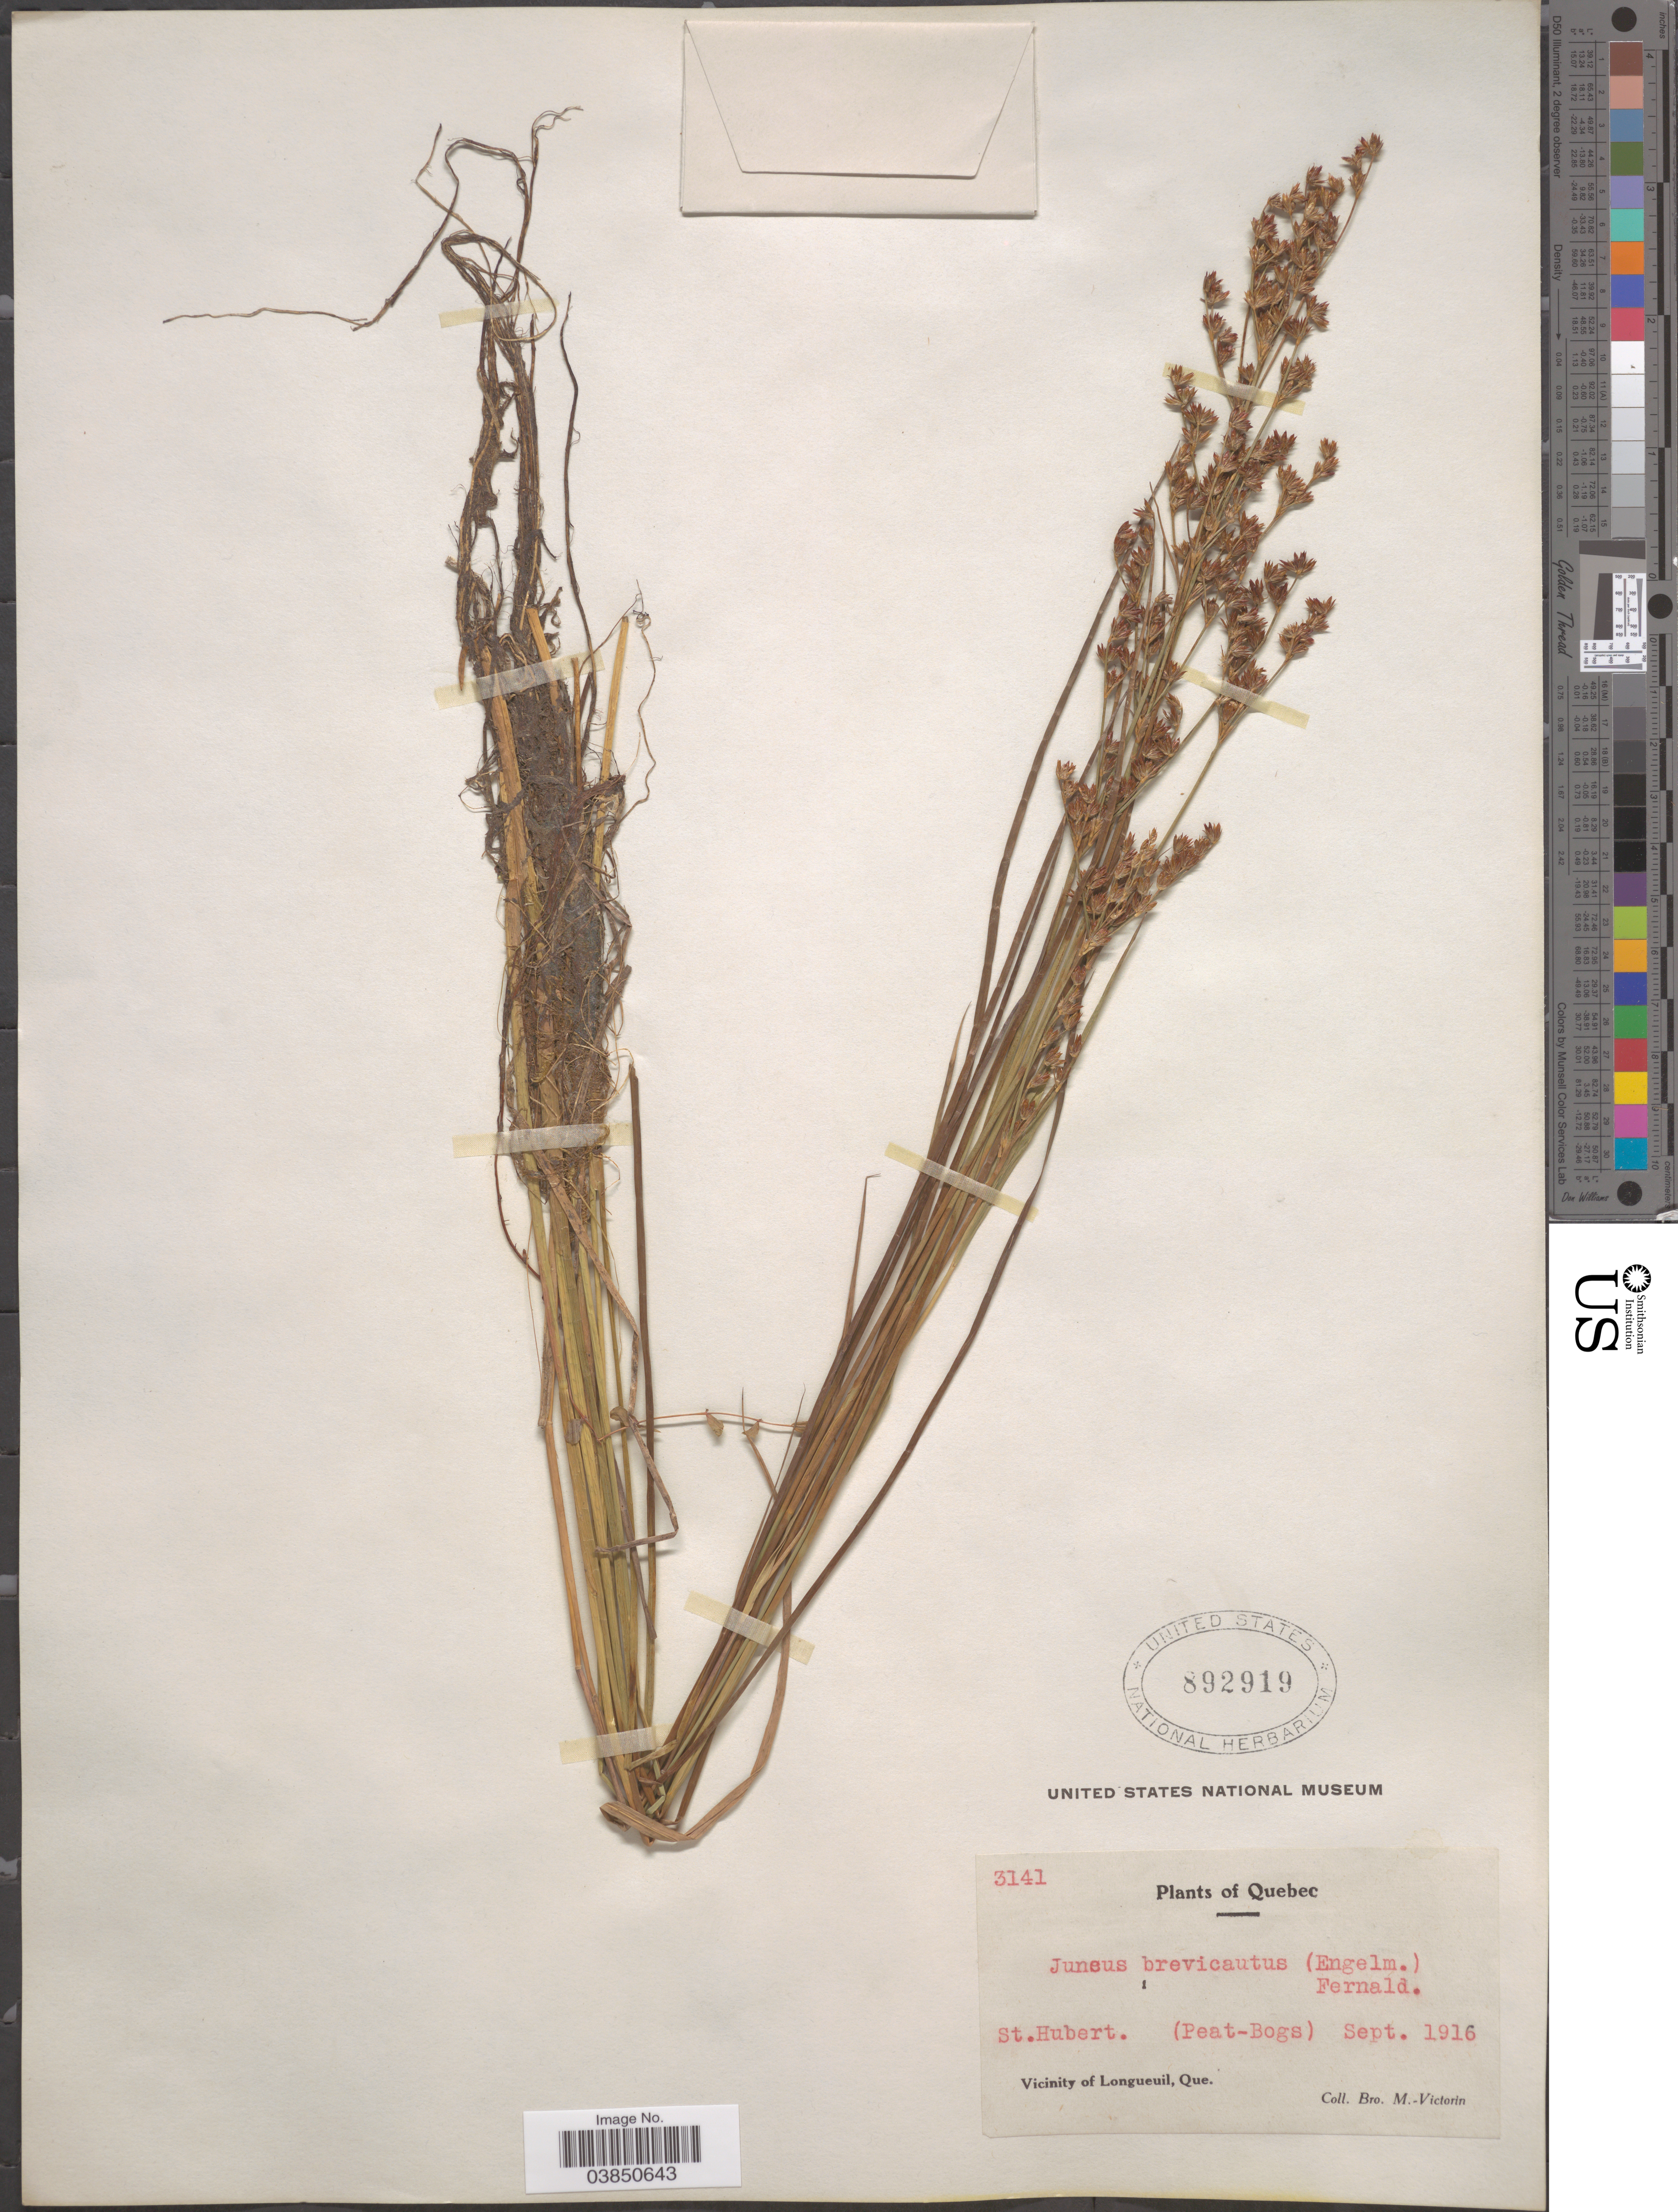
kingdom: Plantae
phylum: Tracheophyta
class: Liliopsida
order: Poales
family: Juncaceae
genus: Juncus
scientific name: Juncus brevicaudatus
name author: (Engelm.) Fernald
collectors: Fr. Marie-Victorin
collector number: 3141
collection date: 1916-09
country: Canada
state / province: Quebec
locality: St. Hubert. (Peat-Bogs). Vicinity of Longeueil.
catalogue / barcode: US 892919